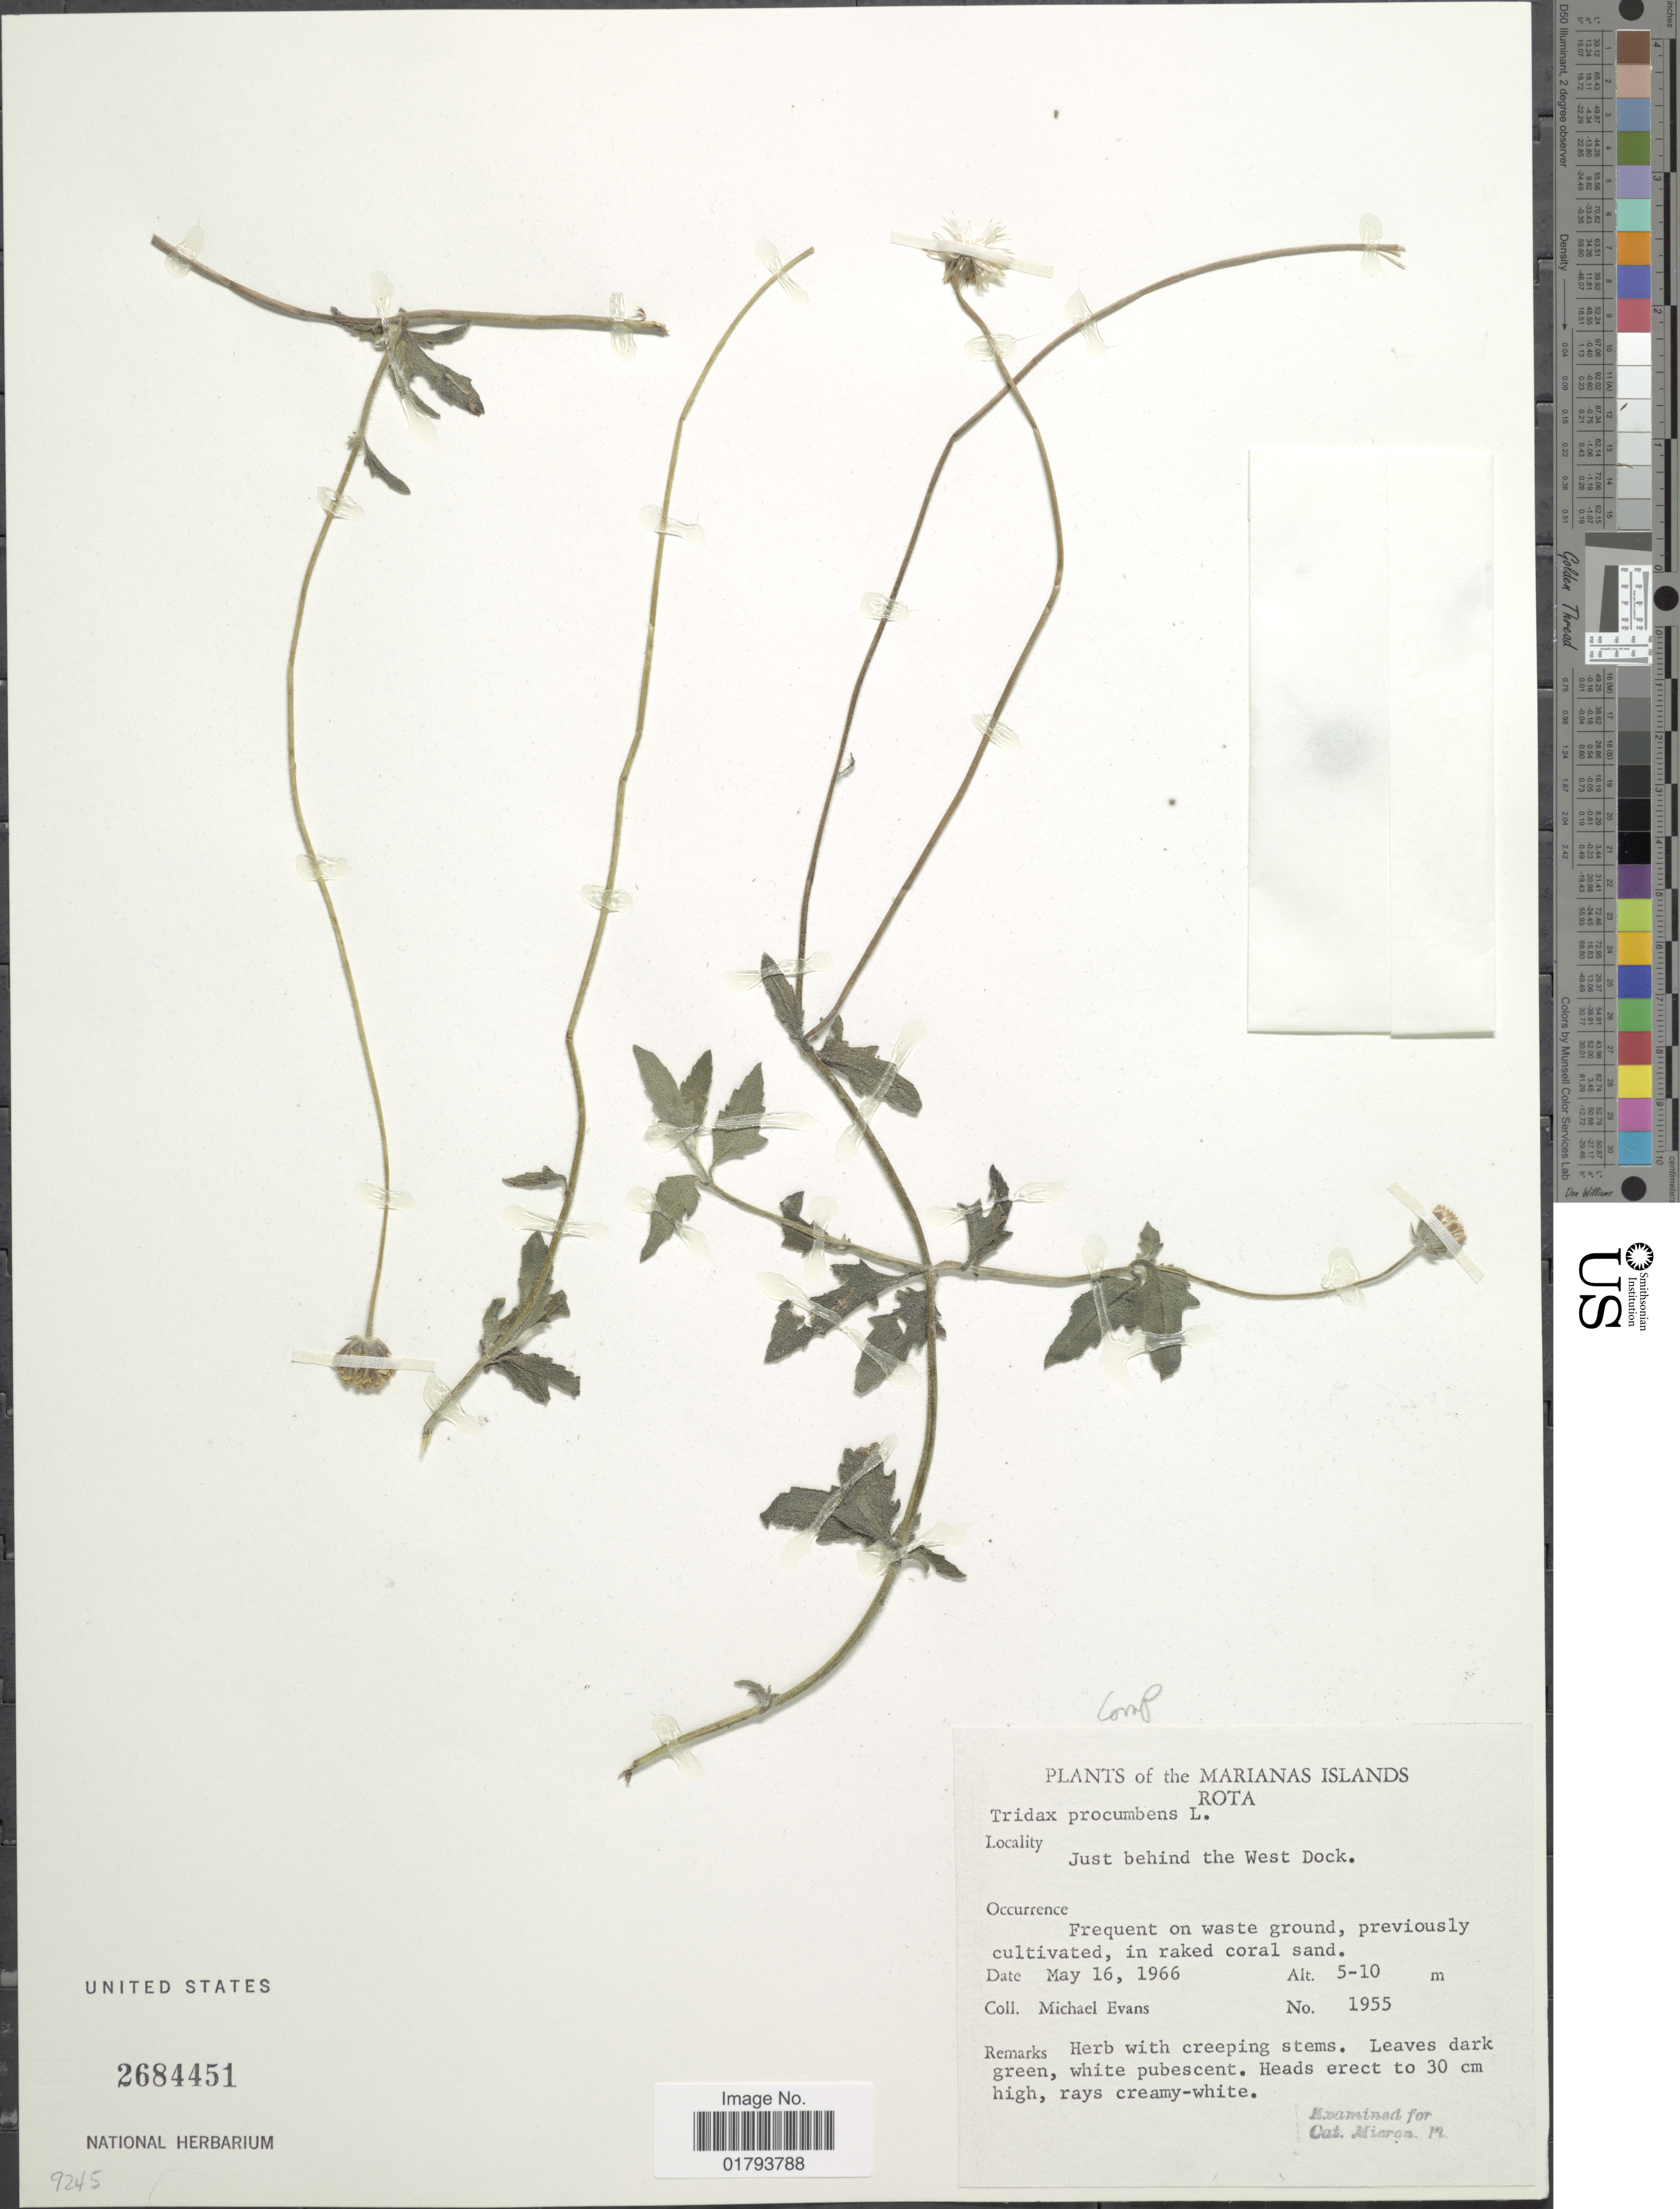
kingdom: Plantae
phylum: Tracheophyta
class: Magnoliopsida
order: Asterales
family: Asteraceae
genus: Tridax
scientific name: Tridax procumbens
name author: L.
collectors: M. Evans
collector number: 1955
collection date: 1966-05-16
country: Northern Mariana Islands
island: Rota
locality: Rota, Just behind the West Dock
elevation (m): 5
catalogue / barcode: US 2684451